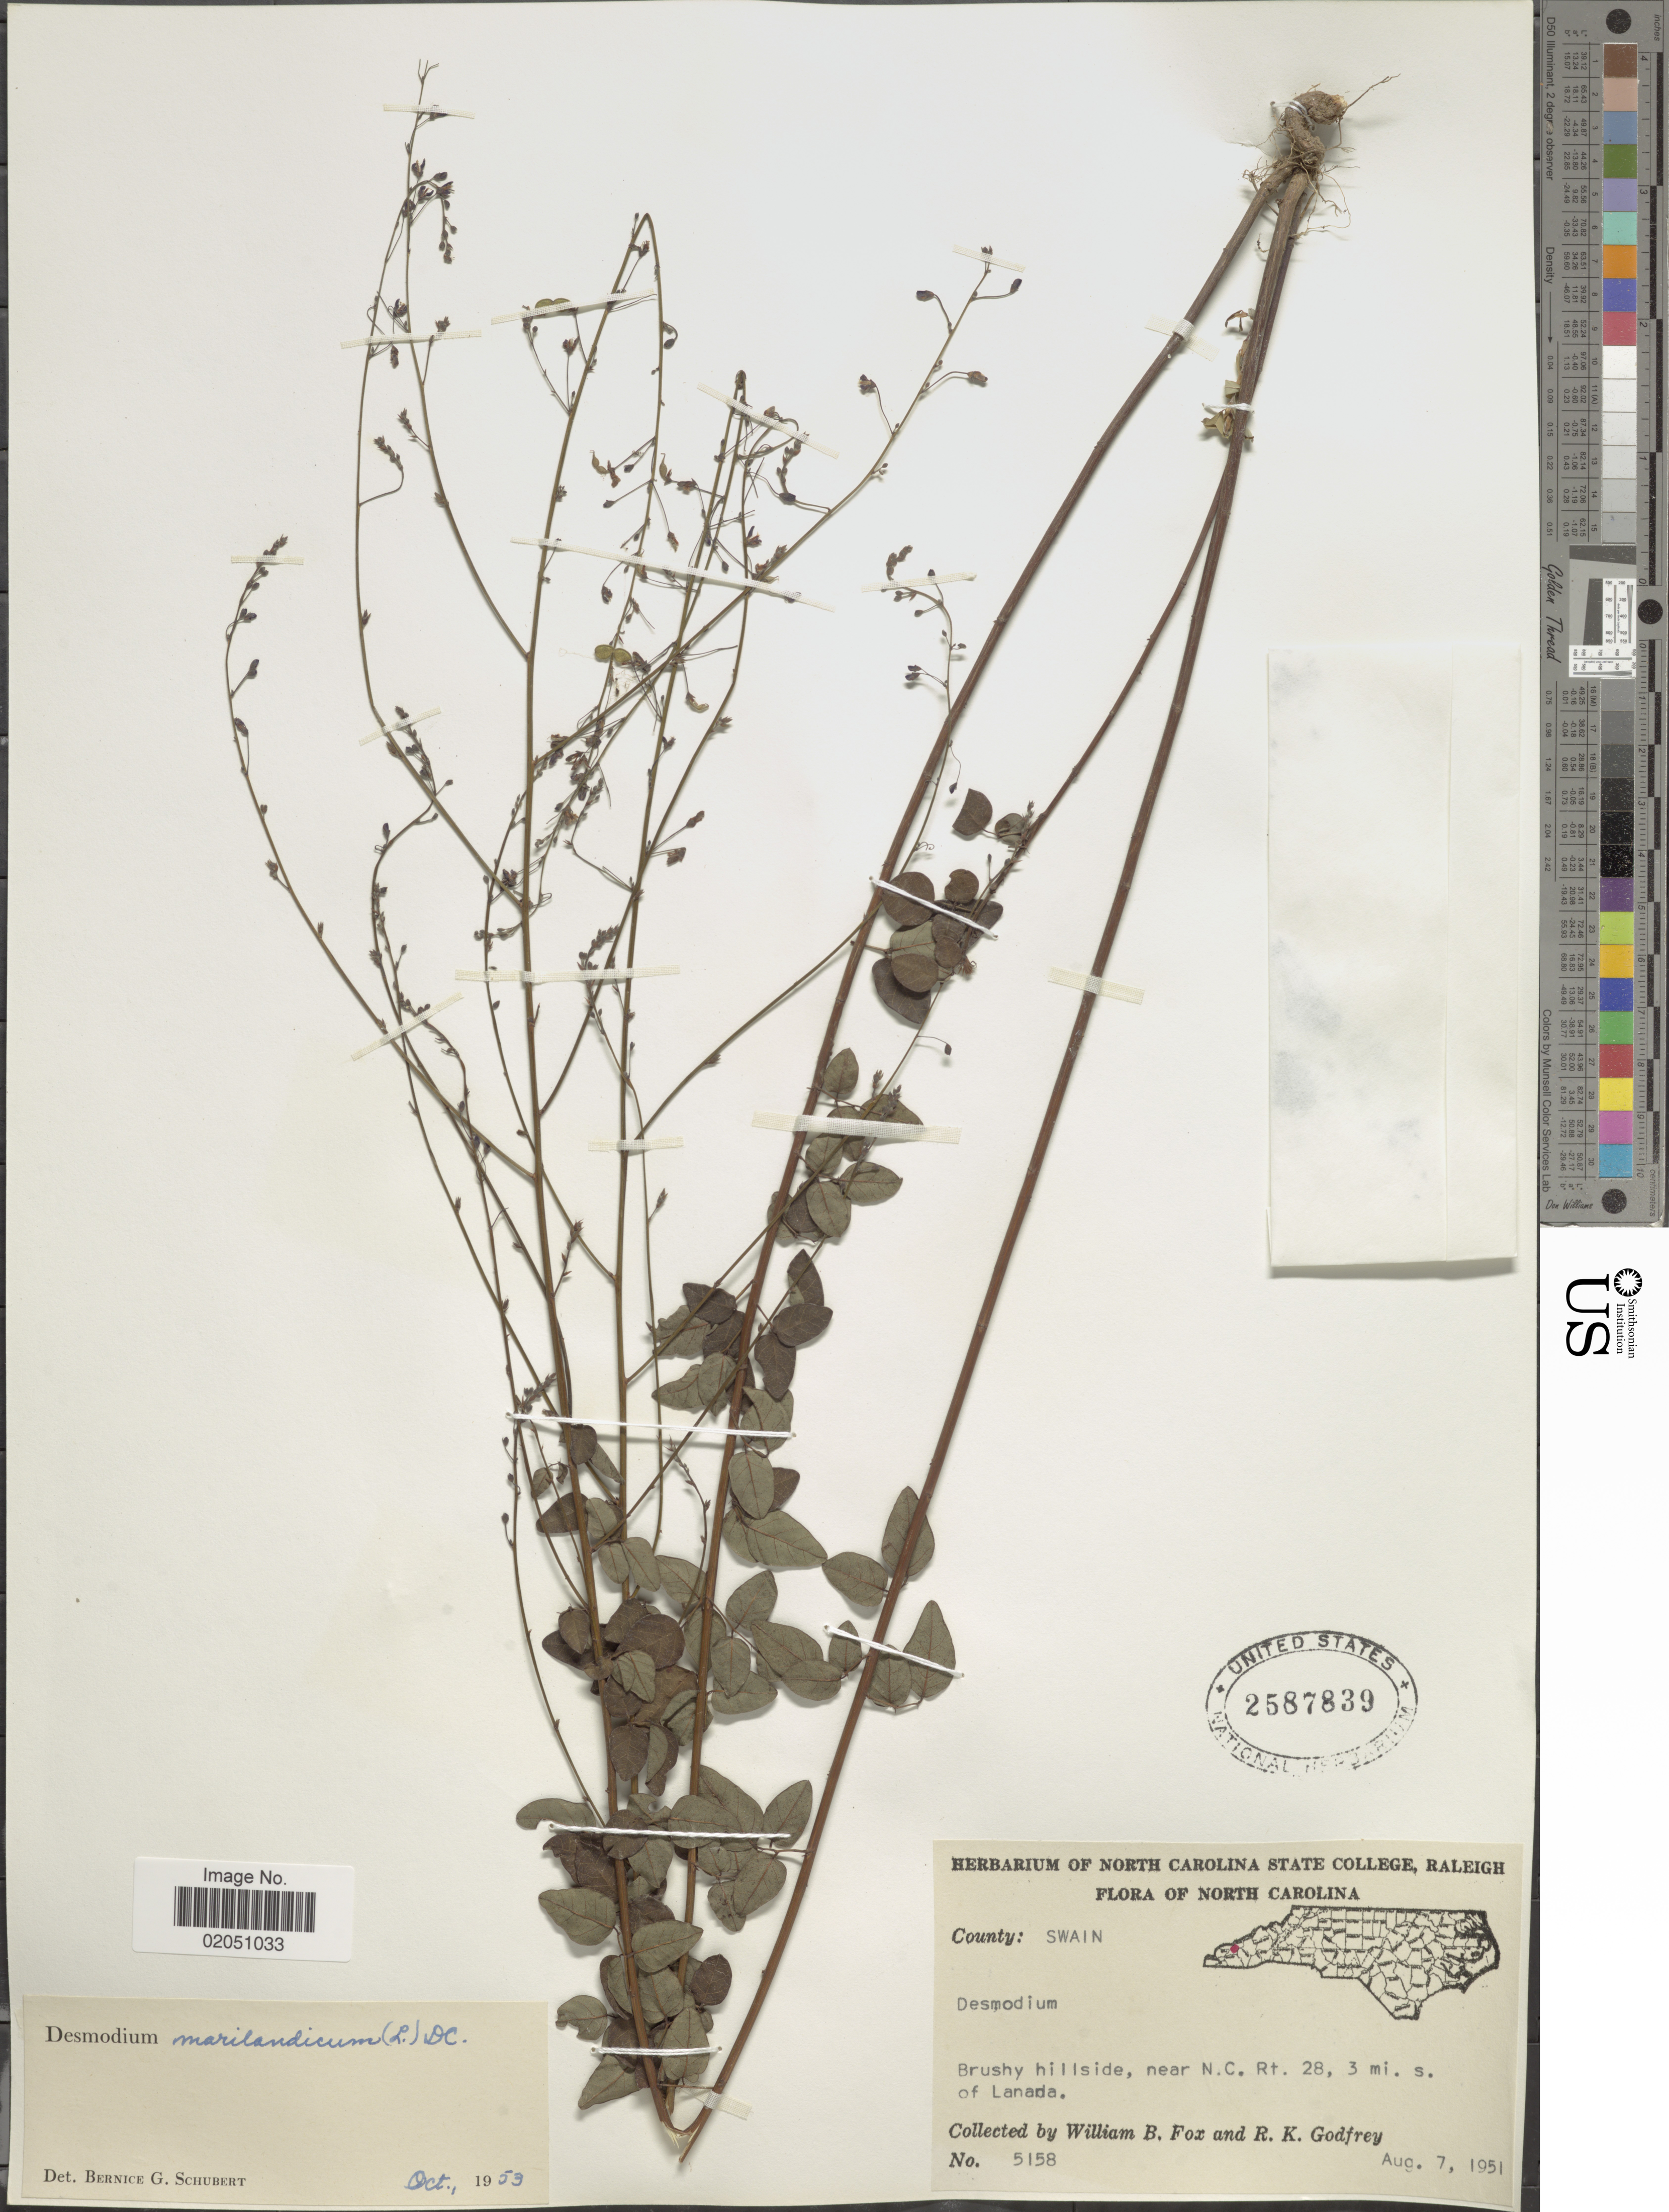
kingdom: Plantae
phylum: Tracheophyta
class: Magnoliopsida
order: Fabales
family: Fabaceae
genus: Desmodium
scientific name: Desmodium marilandicum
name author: Darl.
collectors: W. B. Fox & R. K. Godfrey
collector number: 5158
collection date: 1951-08-07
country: United States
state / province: North Carolina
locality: County: Swain, Brushy hillside, near N.C. rt. 28, 3 mi s. of Lanada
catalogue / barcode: US 2587839